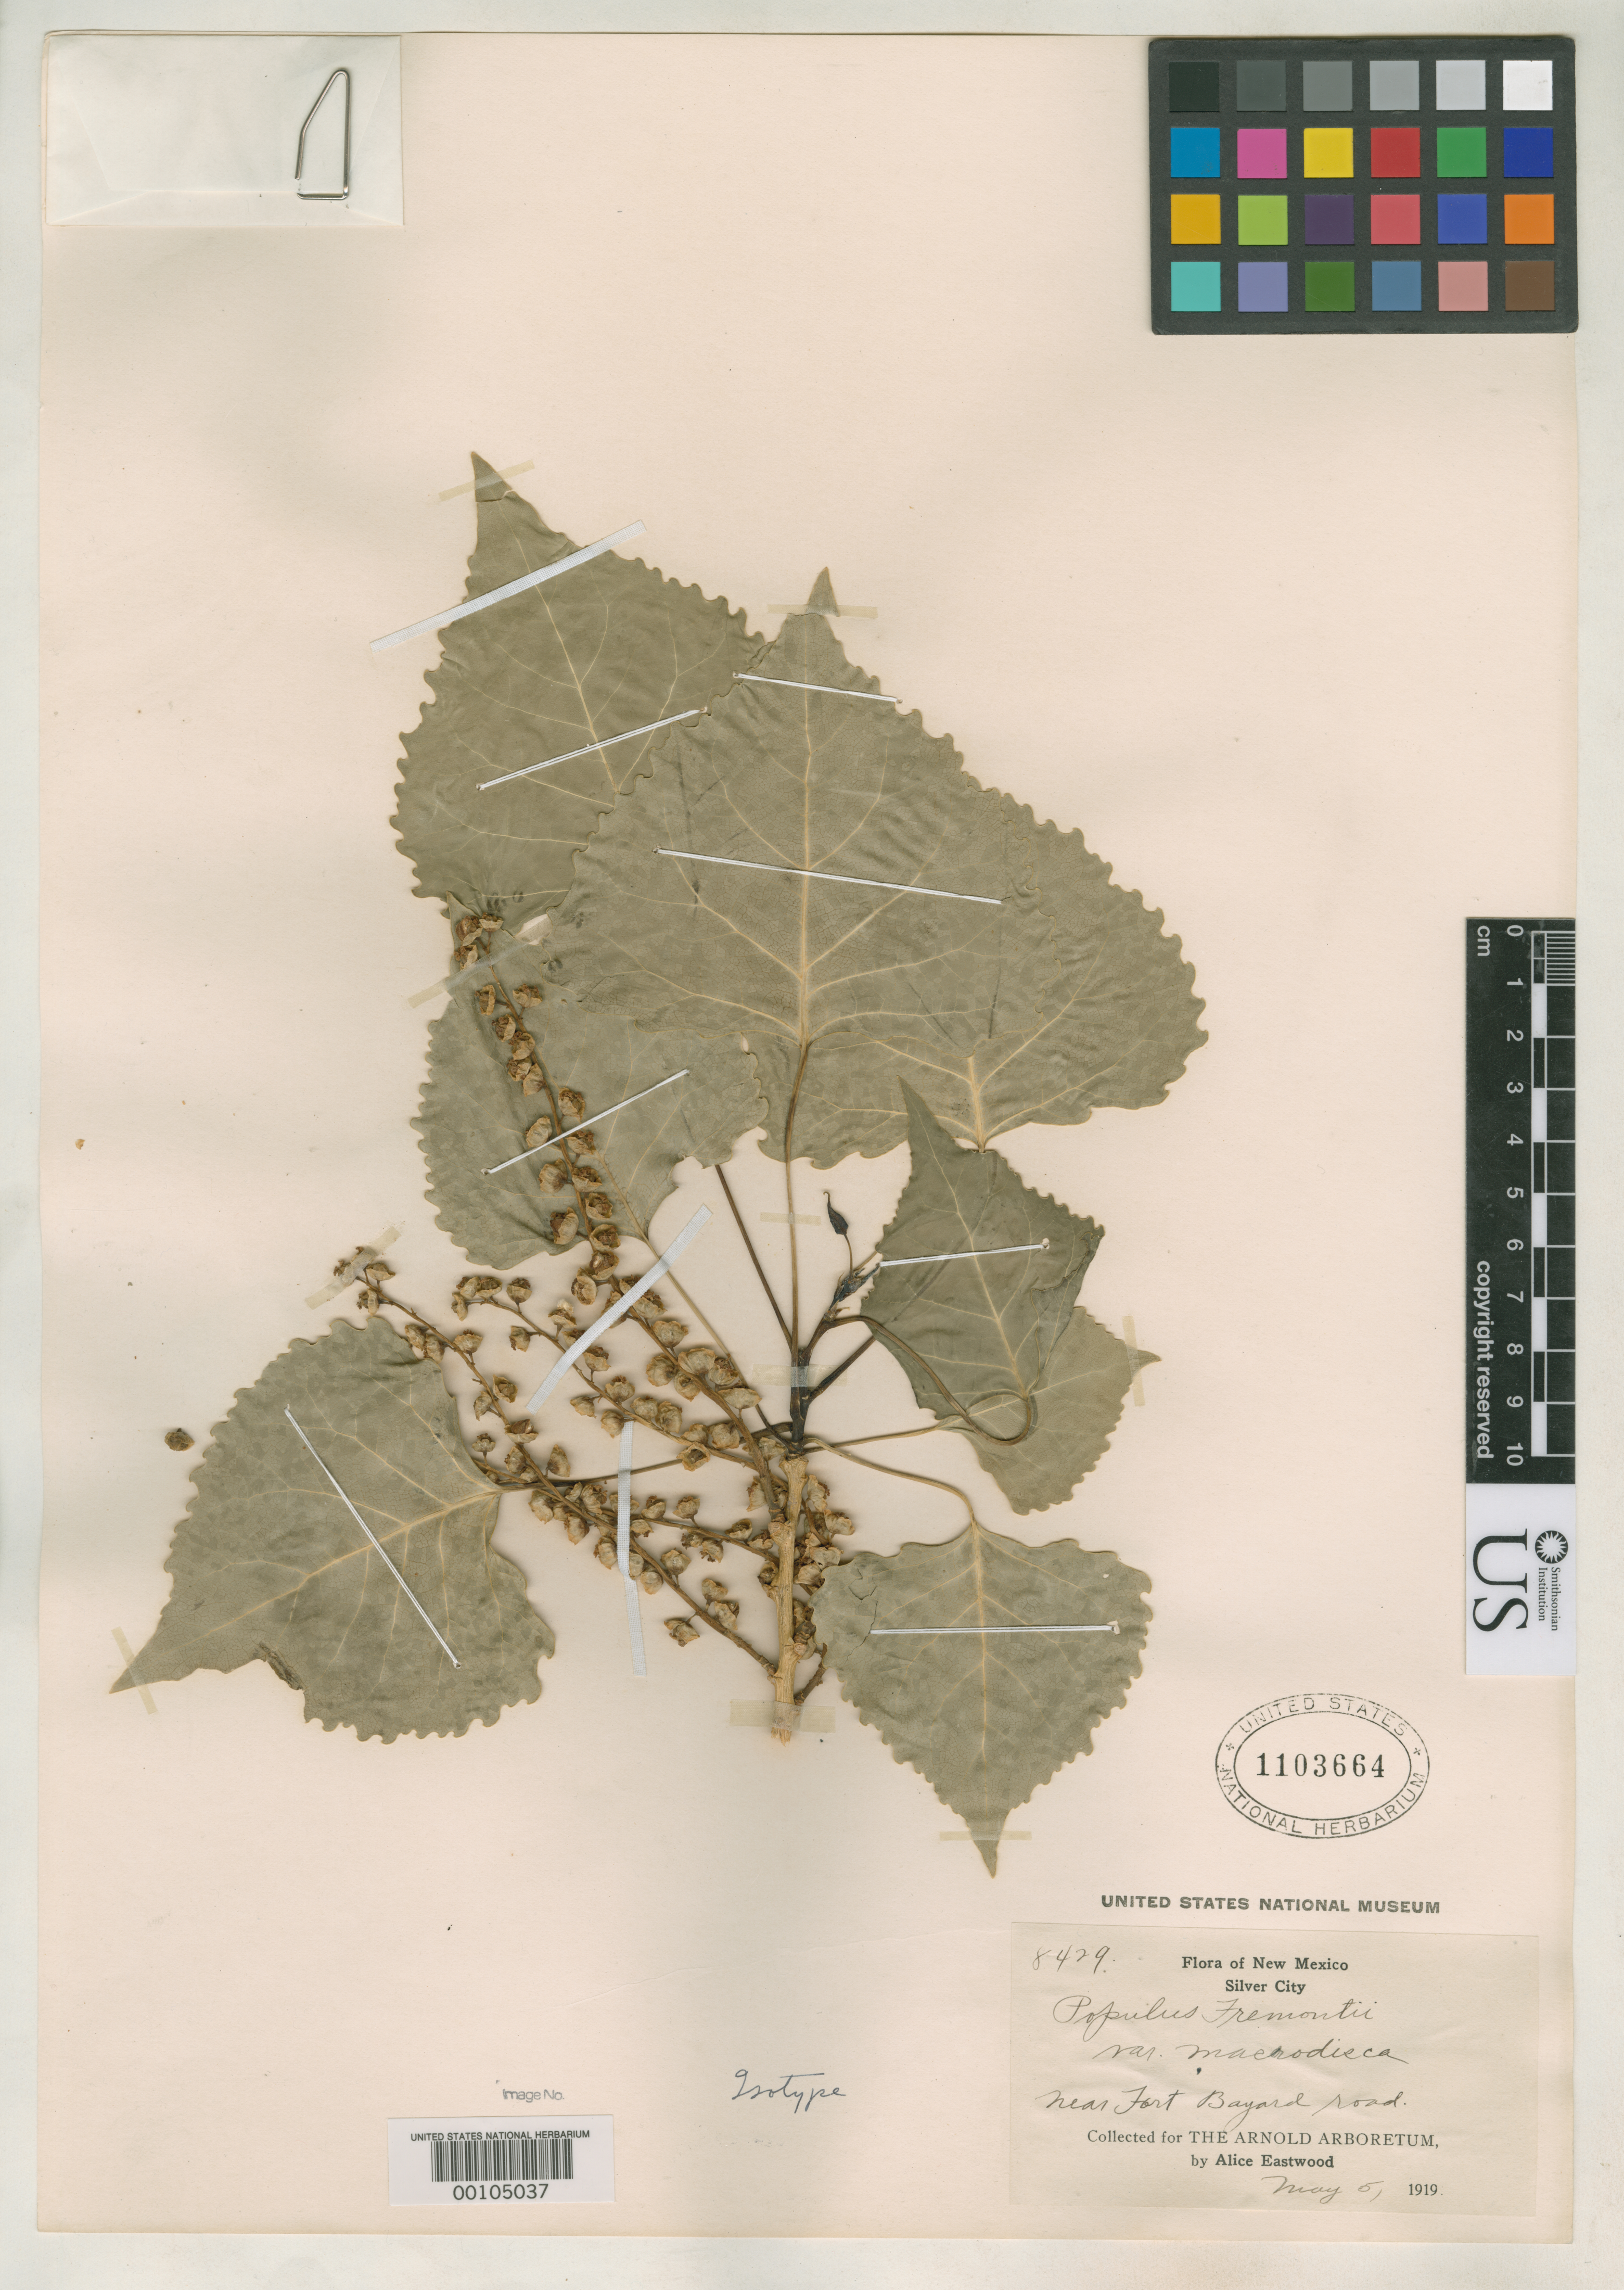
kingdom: Plantae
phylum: Tracheophyta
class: Magnoliopsida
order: Malpighiales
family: Salicaceae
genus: Populus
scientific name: Populus fremontii var. macrodisca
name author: Sarg.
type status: Isotype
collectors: A. Eastwood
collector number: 8429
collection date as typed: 05 May 1919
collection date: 1919-05-05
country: United States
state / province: New Mexico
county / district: Grant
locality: Silver City, near Fort Bayard rd.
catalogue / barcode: US 1103664